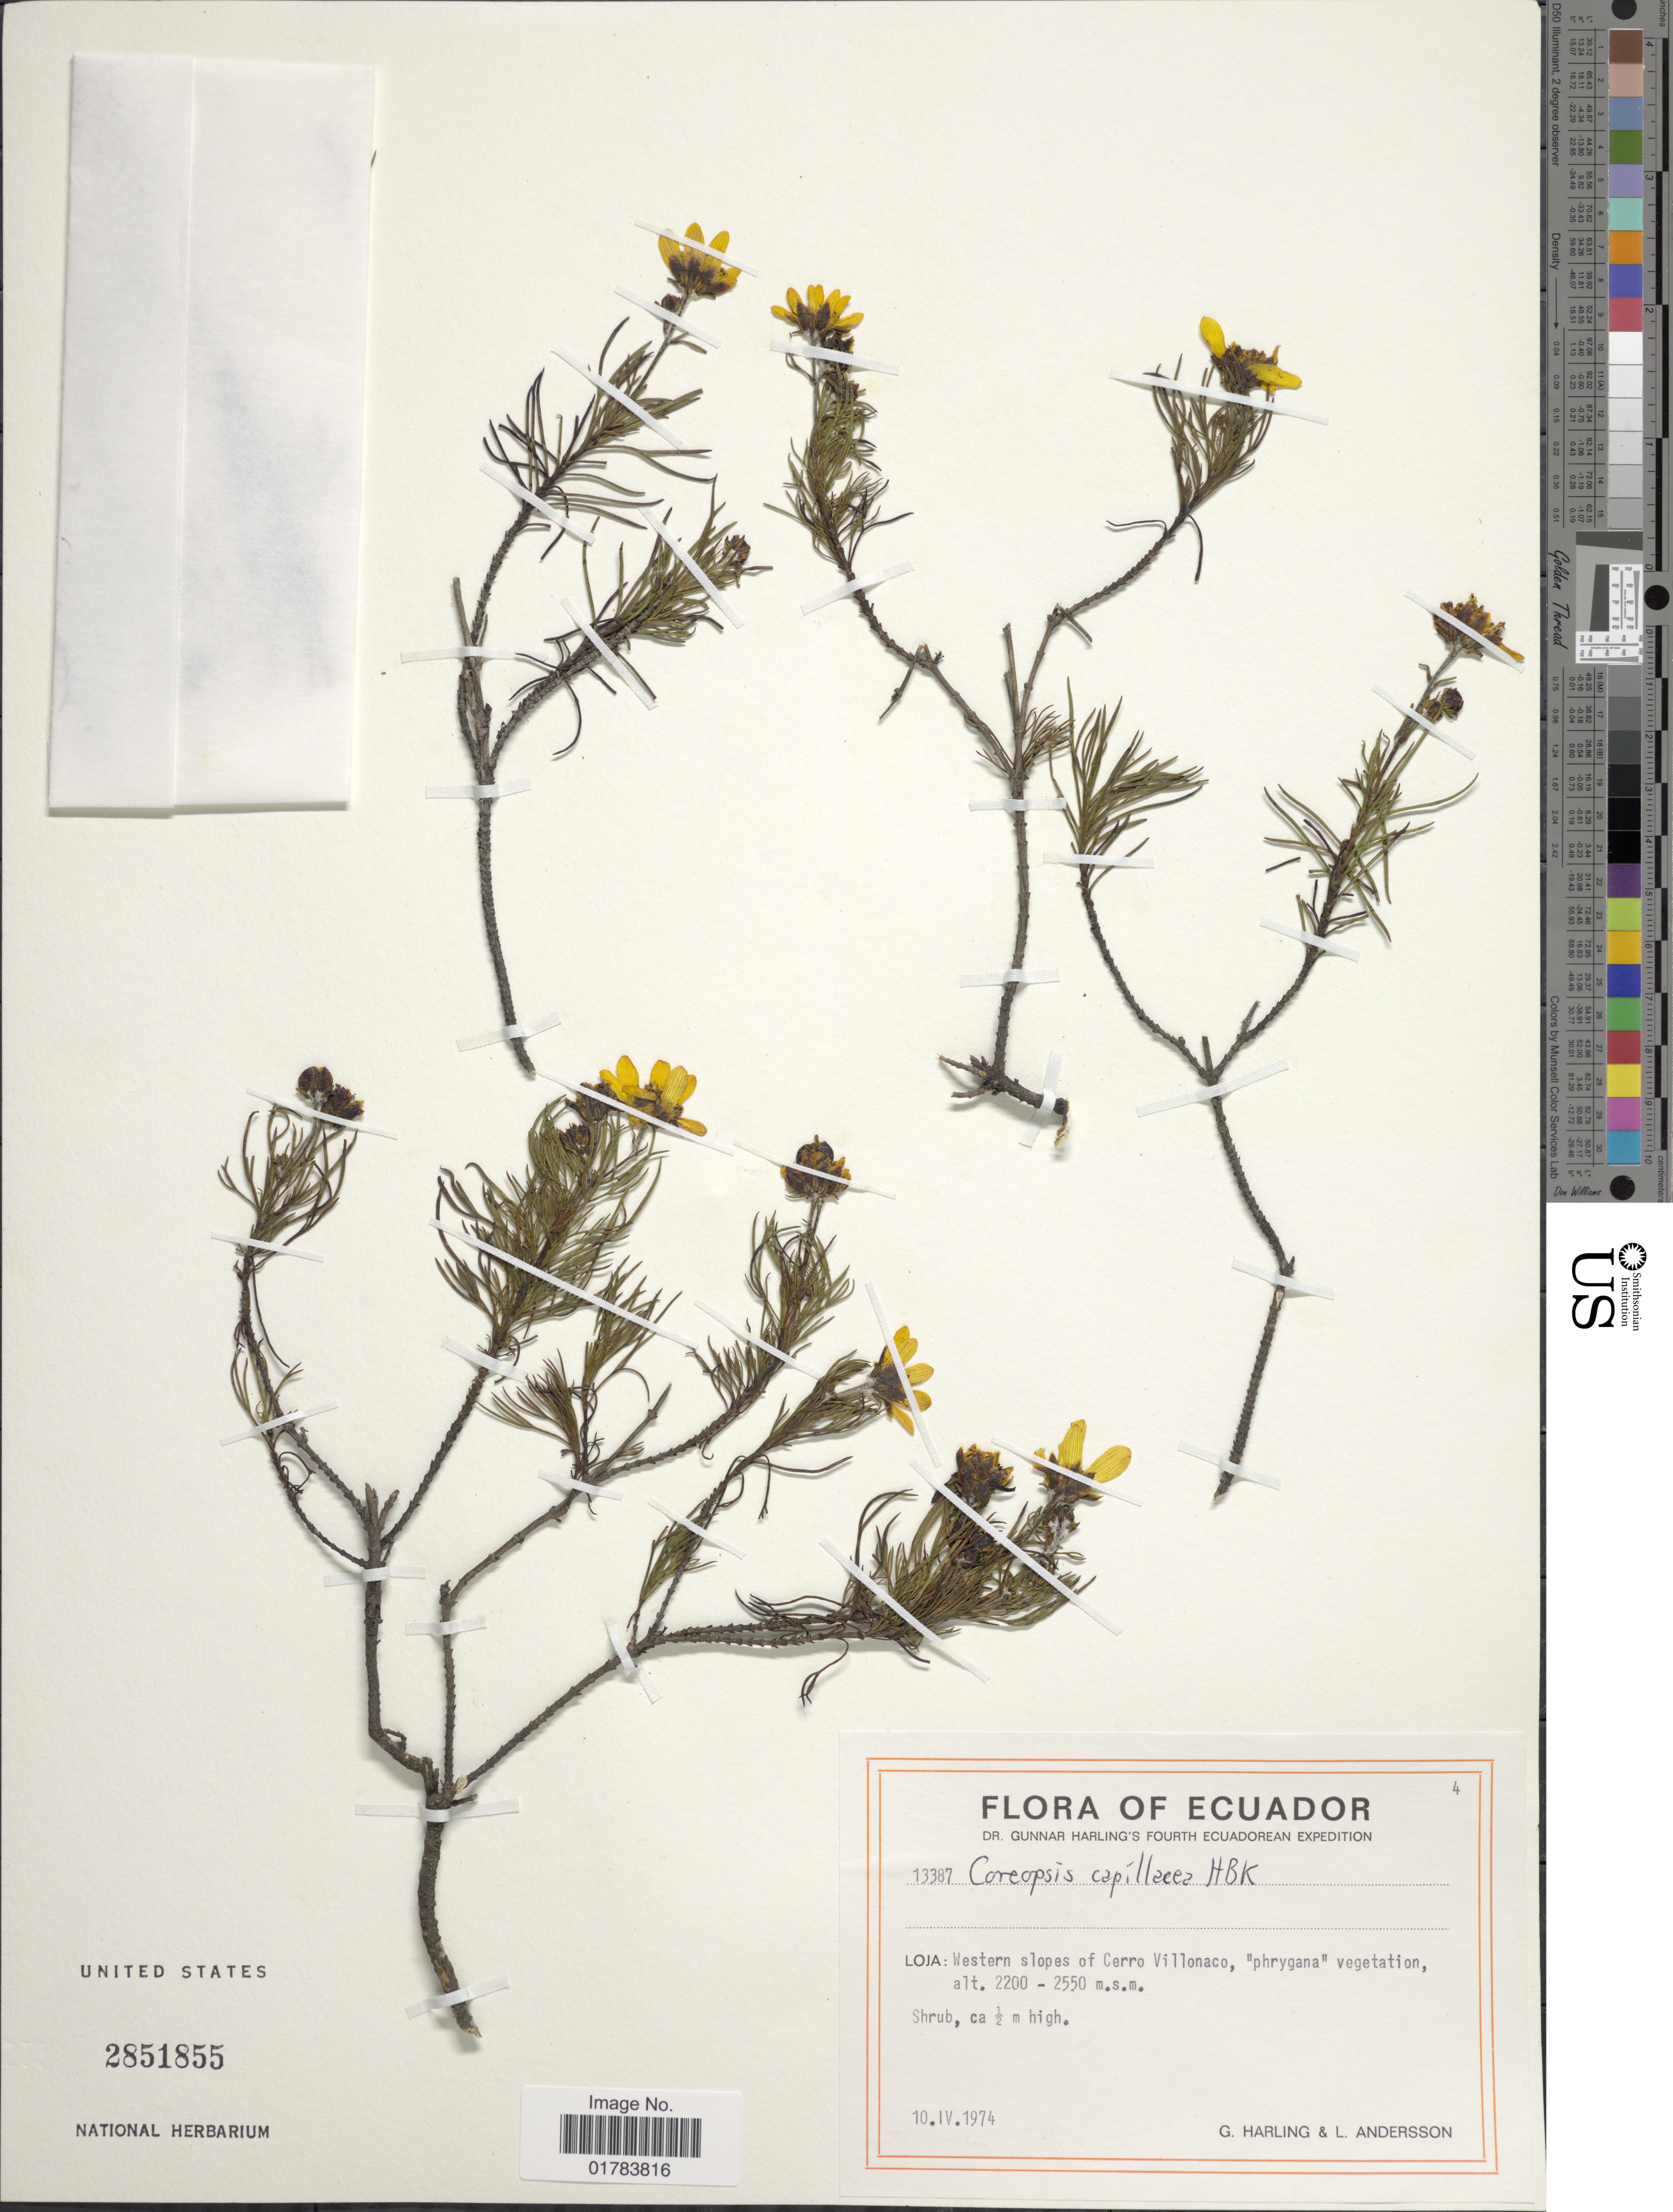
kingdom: Plantae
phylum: Tracheophyta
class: Magnoliopsida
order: Asterales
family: Asteraceae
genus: Coreopsis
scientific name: Coreopsis capillacea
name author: Kunth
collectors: G. Harling & L. Andersson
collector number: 13387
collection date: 1974-01-10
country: Ecuador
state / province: Loja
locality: Western lopes of Cerro Villonaco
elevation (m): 2200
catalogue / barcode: US 2851855